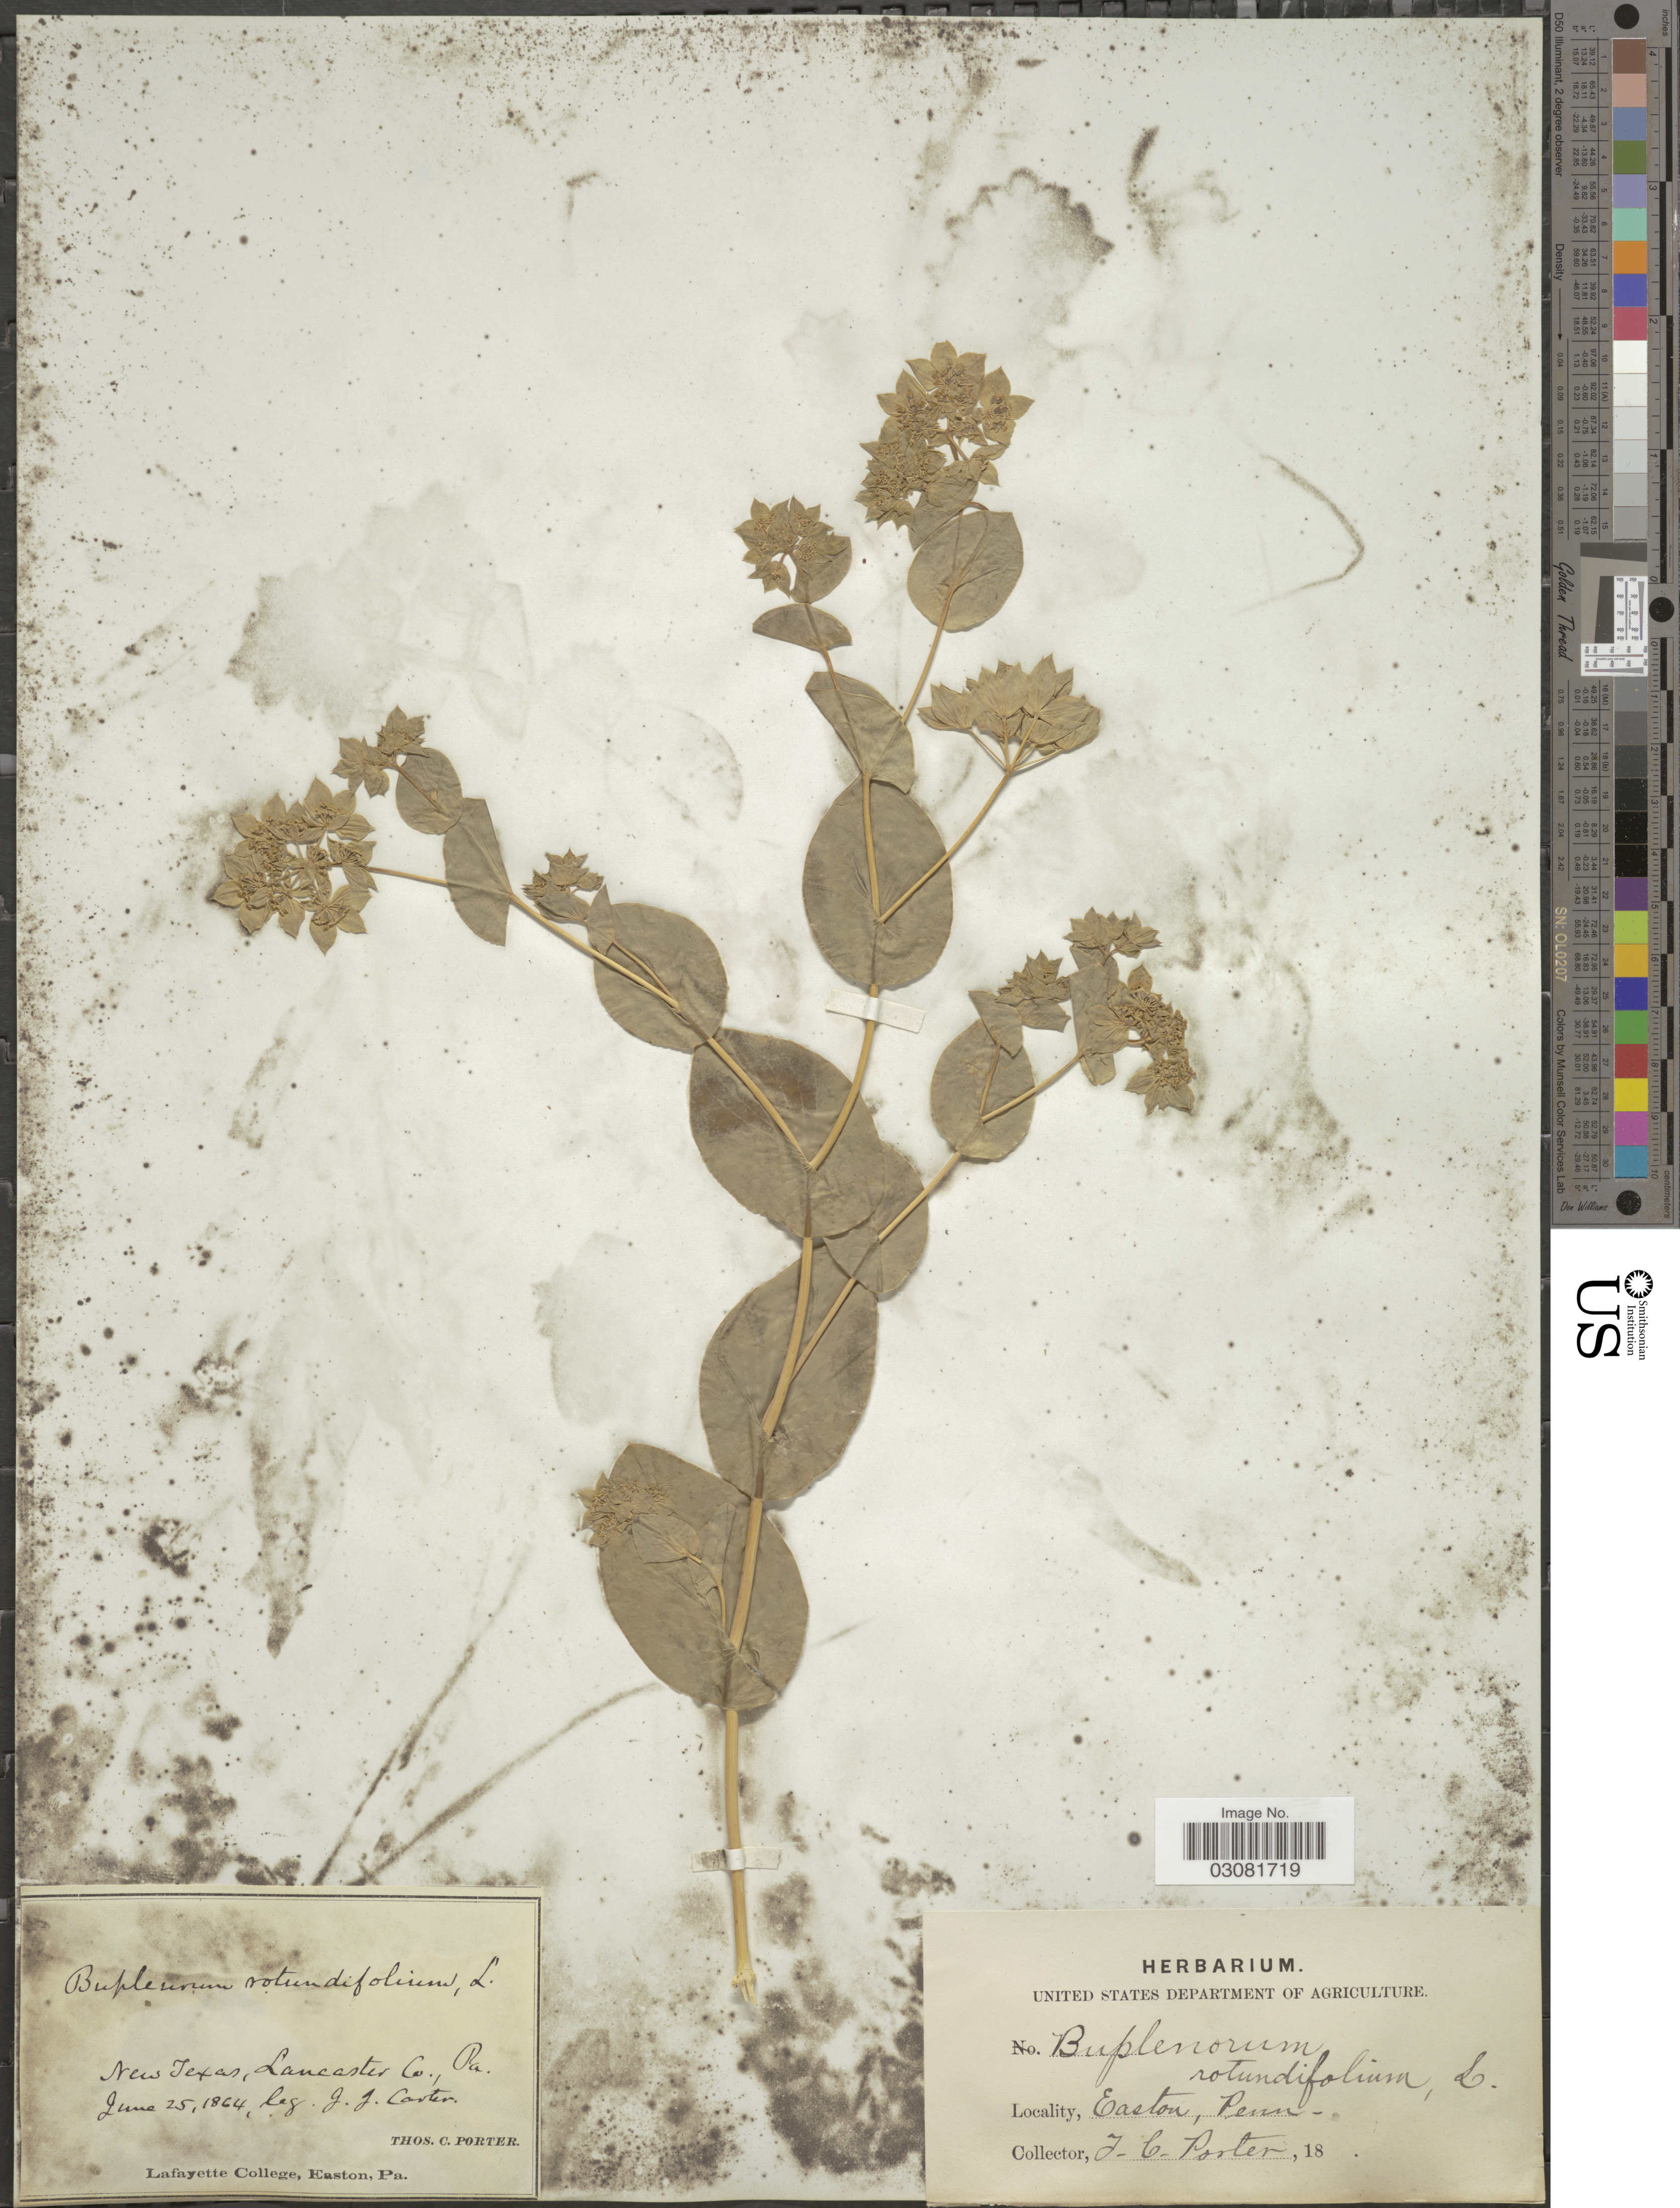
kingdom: Plantae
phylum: Tracheophyta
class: Magnoliopsida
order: Apiales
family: Apiaceae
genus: Bupleurum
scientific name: Bupleurum rotundifolium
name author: L.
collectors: J. Porter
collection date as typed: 18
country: United States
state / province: Pennsylvania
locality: Easton.